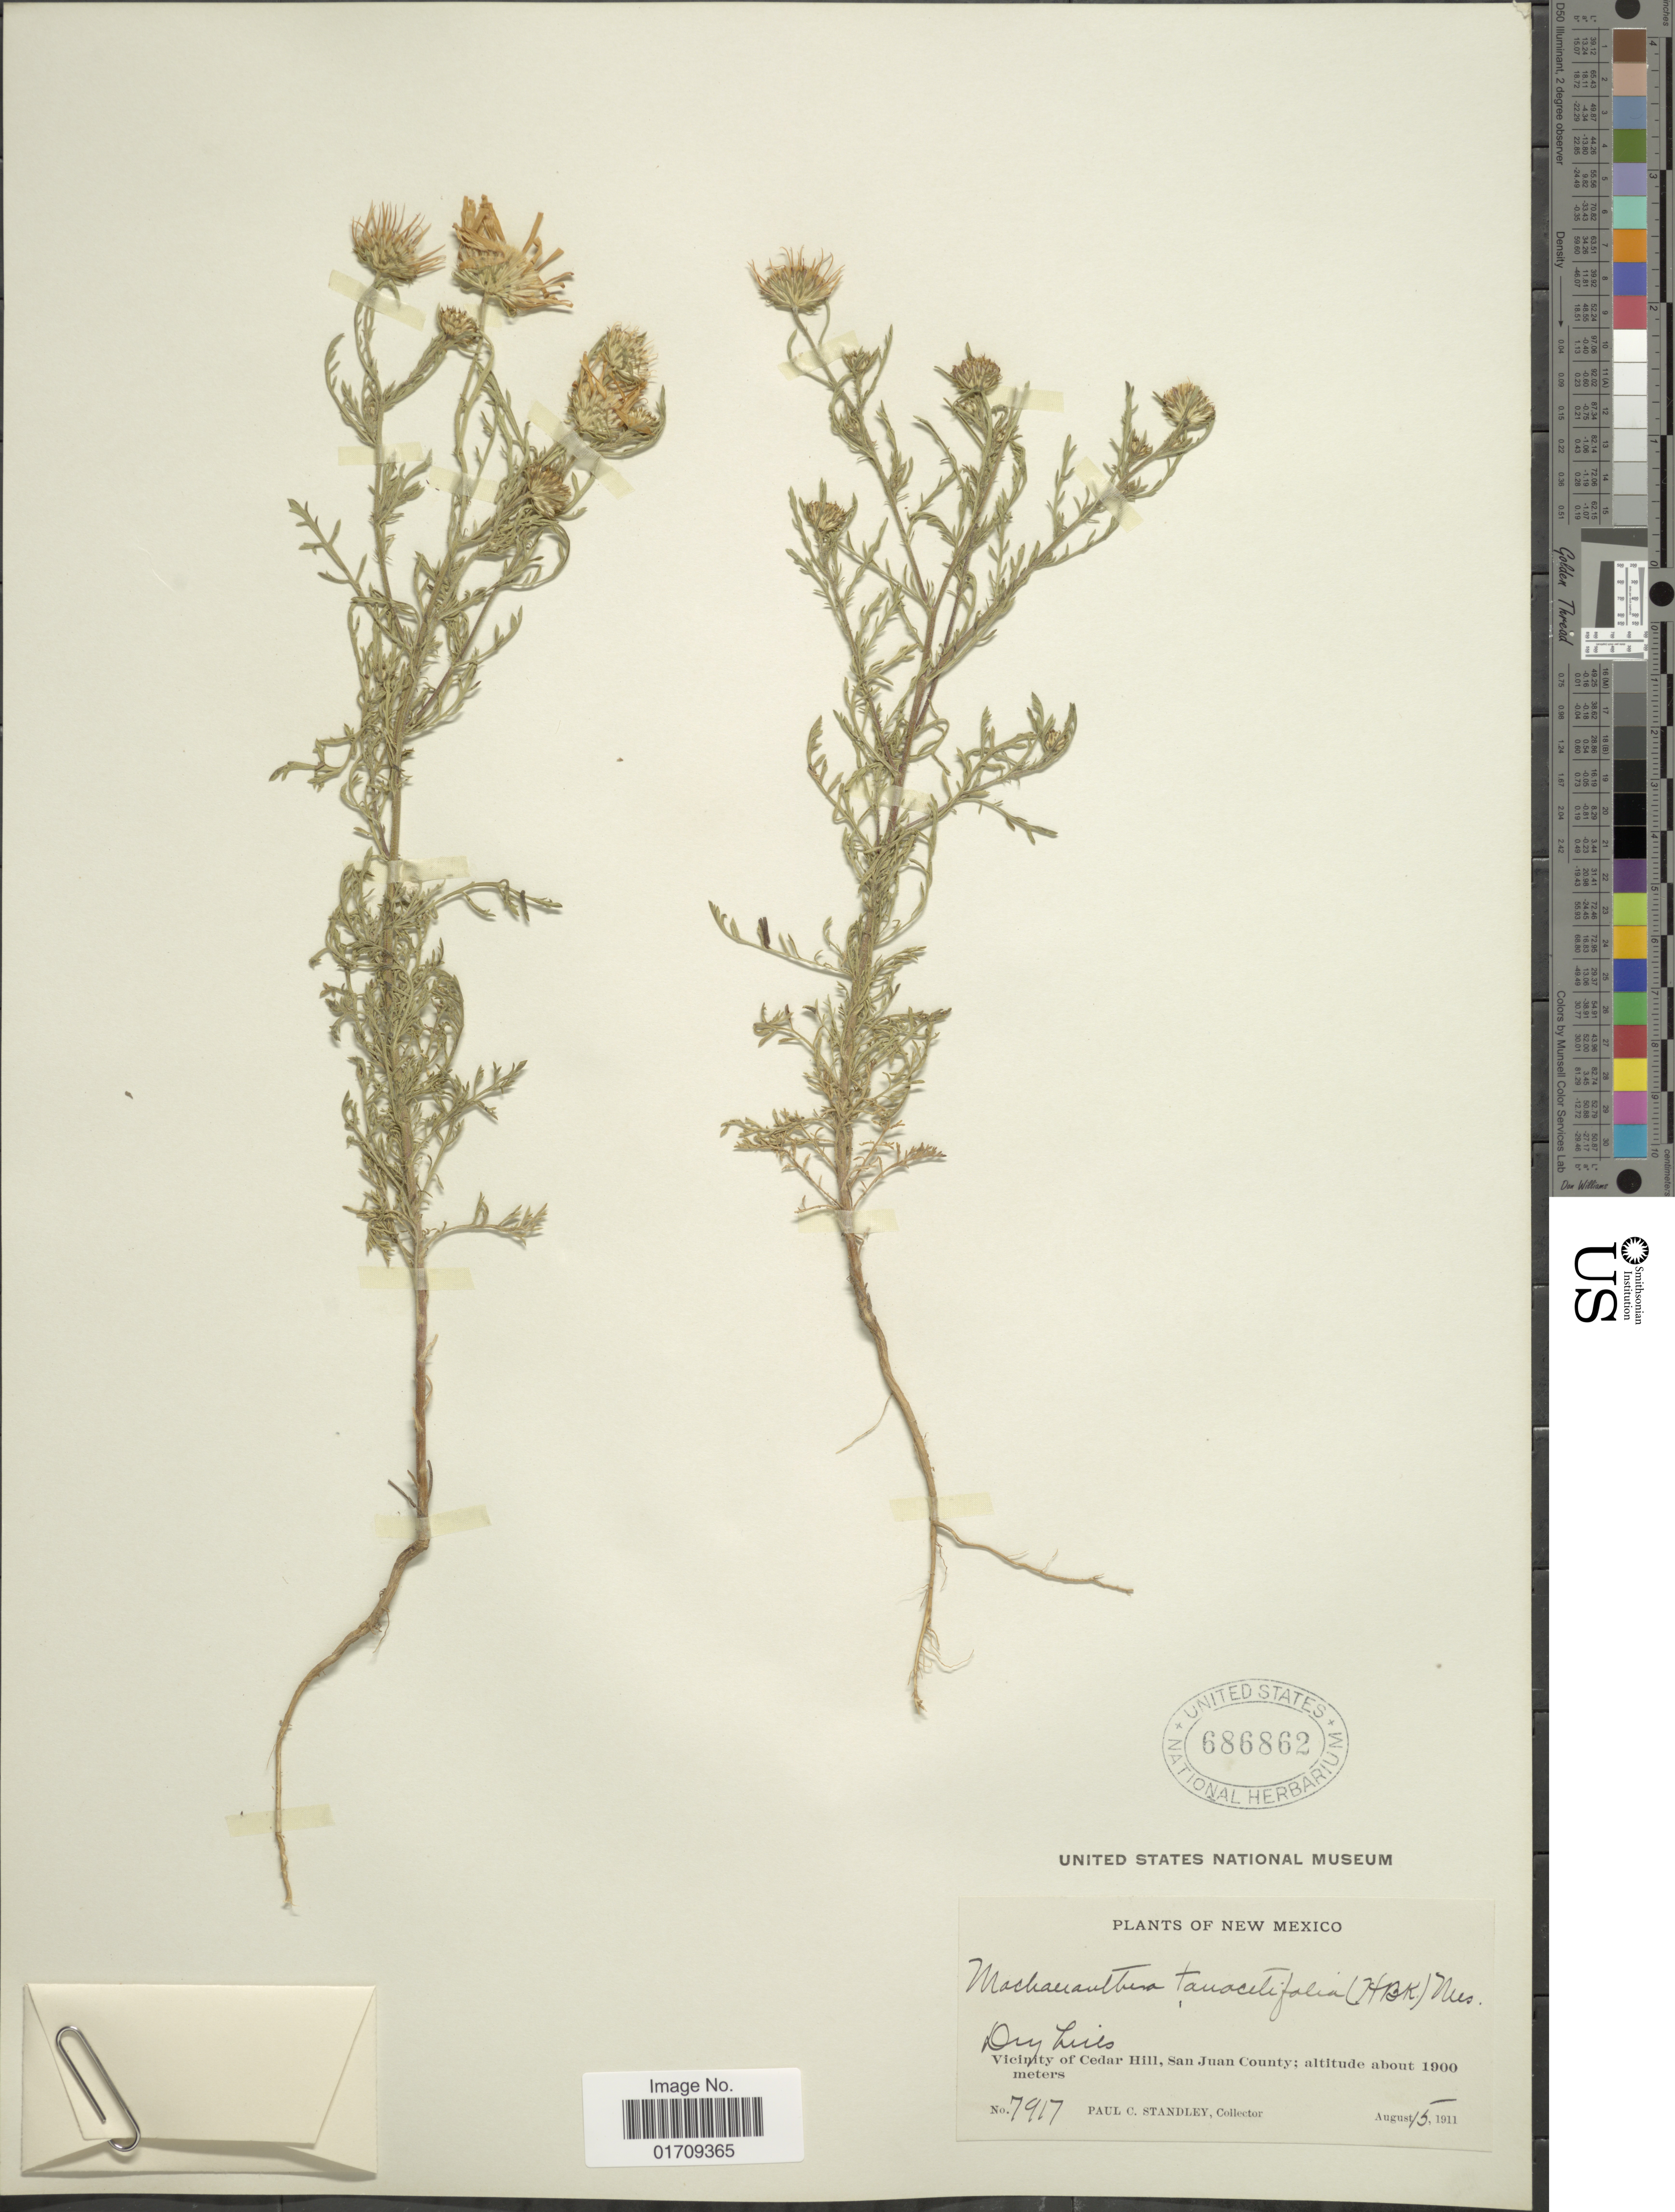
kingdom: Plantae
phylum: Tracheophyta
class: Magnoliopsida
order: Asterales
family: Asteraceae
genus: Machaeranthera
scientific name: Machaeranthera tanacetifolia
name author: (Kunth) Nees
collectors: P. C. Standley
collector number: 7917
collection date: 1911-08-15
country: United States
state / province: New Mexico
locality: Vicinity of Cedar Hill, San Juan County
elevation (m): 1900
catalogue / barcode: US 686862